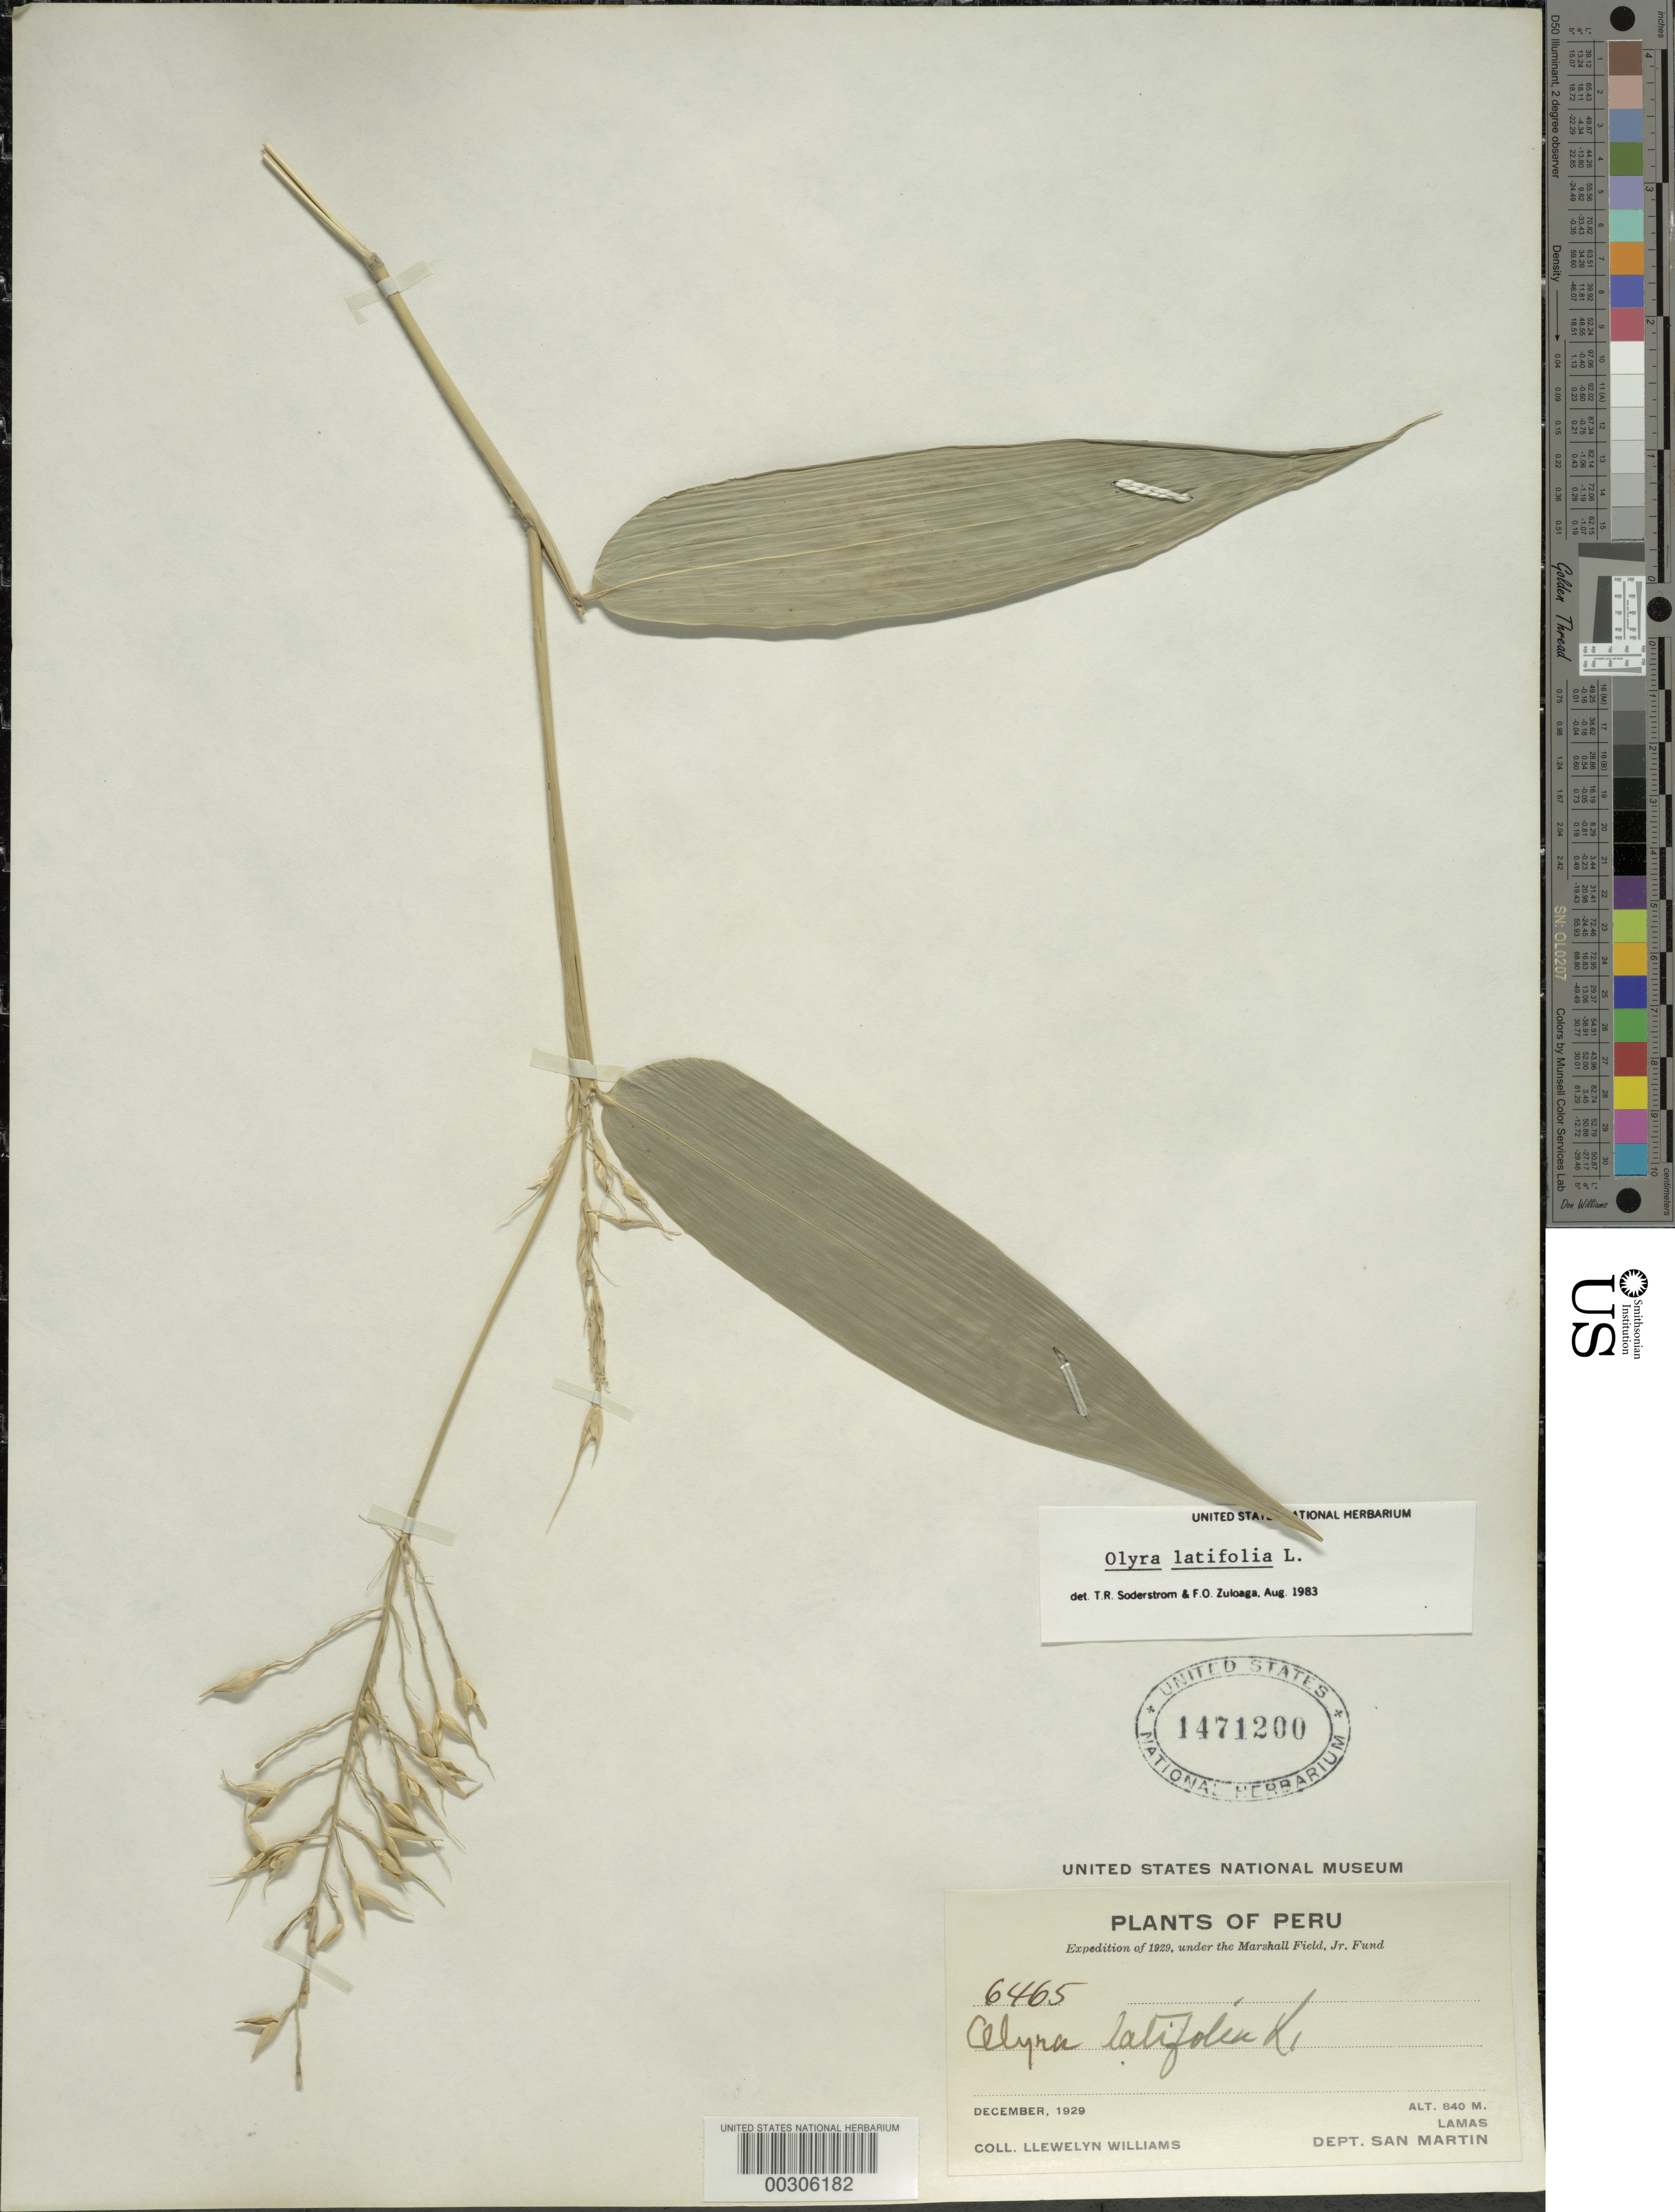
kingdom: Plantae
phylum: Tracheophyta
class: Liliopsida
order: Poales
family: Poaceae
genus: Olyra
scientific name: Olyra latifolia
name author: L.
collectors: Ll. Williams & A. H. Alston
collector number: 6465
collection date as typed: Dec 1929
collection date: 1929-12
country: Peru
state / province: San Martín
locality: Lamas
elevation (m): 840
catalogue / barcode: US 1471200